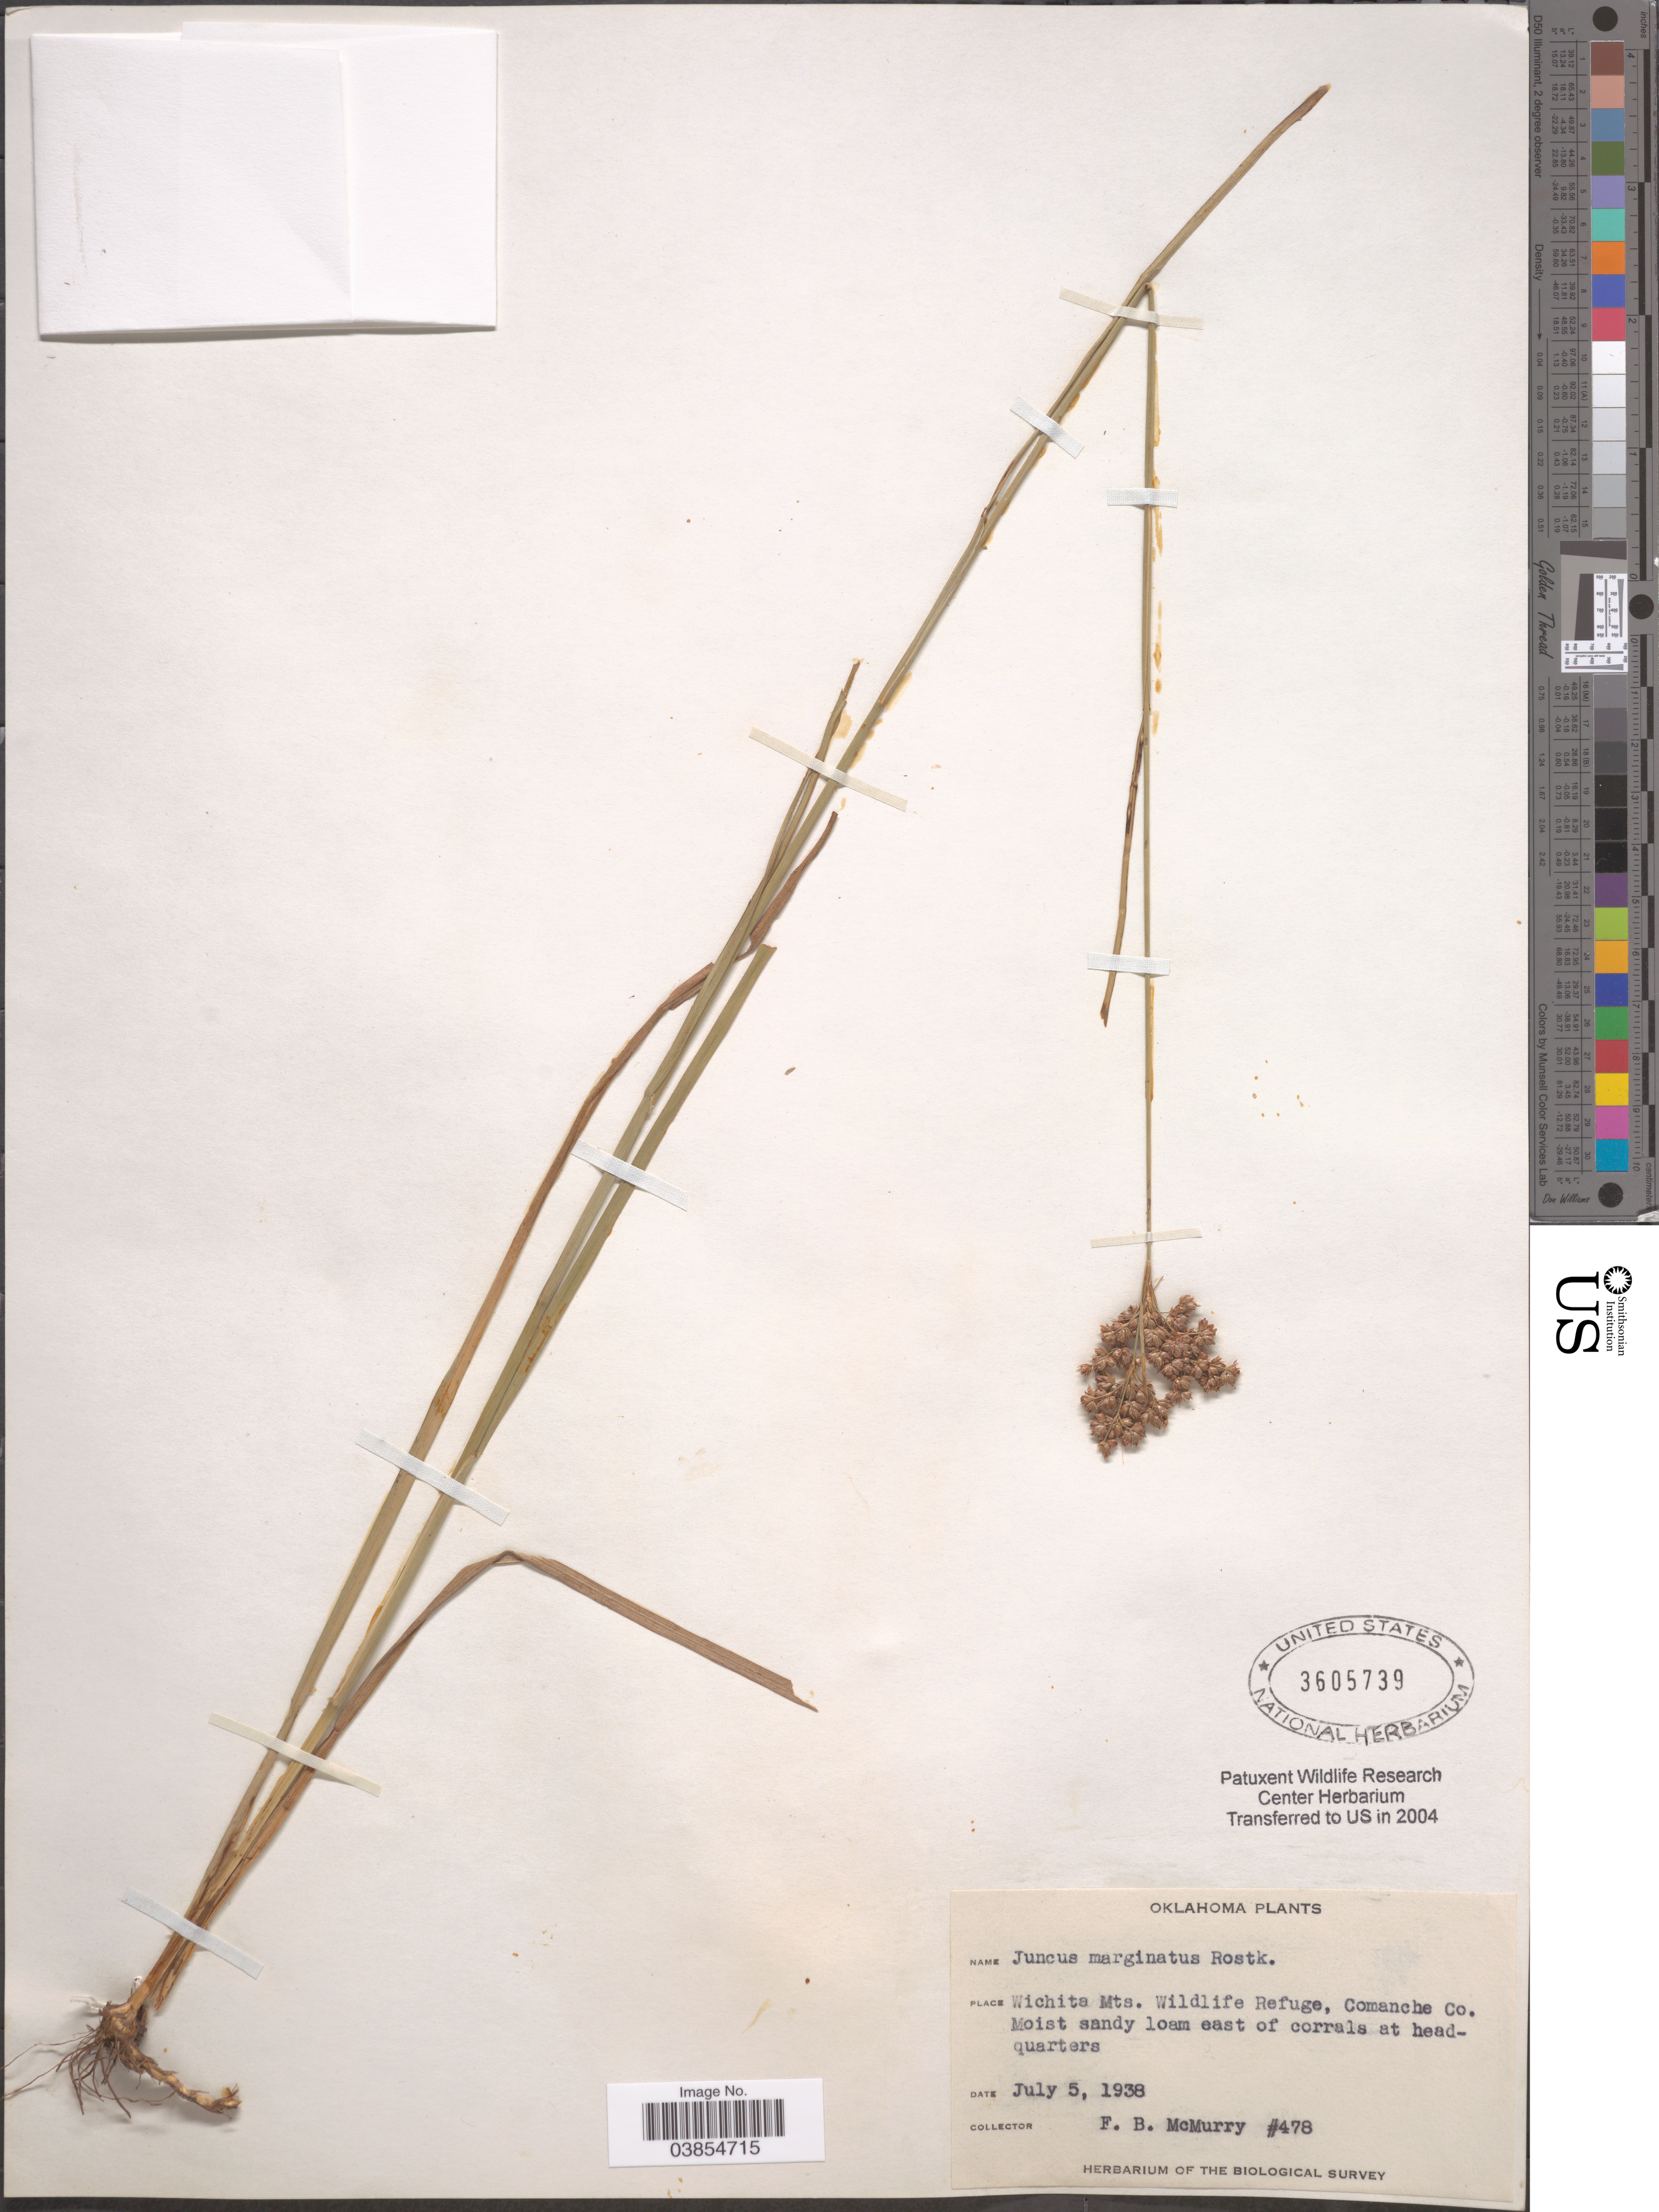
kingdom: Plantae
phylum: Tracheophyta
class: Liliopsida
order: Poales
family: Juncaceae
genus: Juncus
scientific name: Juncus marginatus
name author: Rostk.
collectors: F. B. McMurry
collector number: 478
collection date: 1938-07-05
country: United States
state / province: Oklahoma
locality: Wichita Mts. Wildlife Refuge, Comanche Co. Moist sandy loam east of corrals at headquarters.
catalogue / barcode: US 3605739